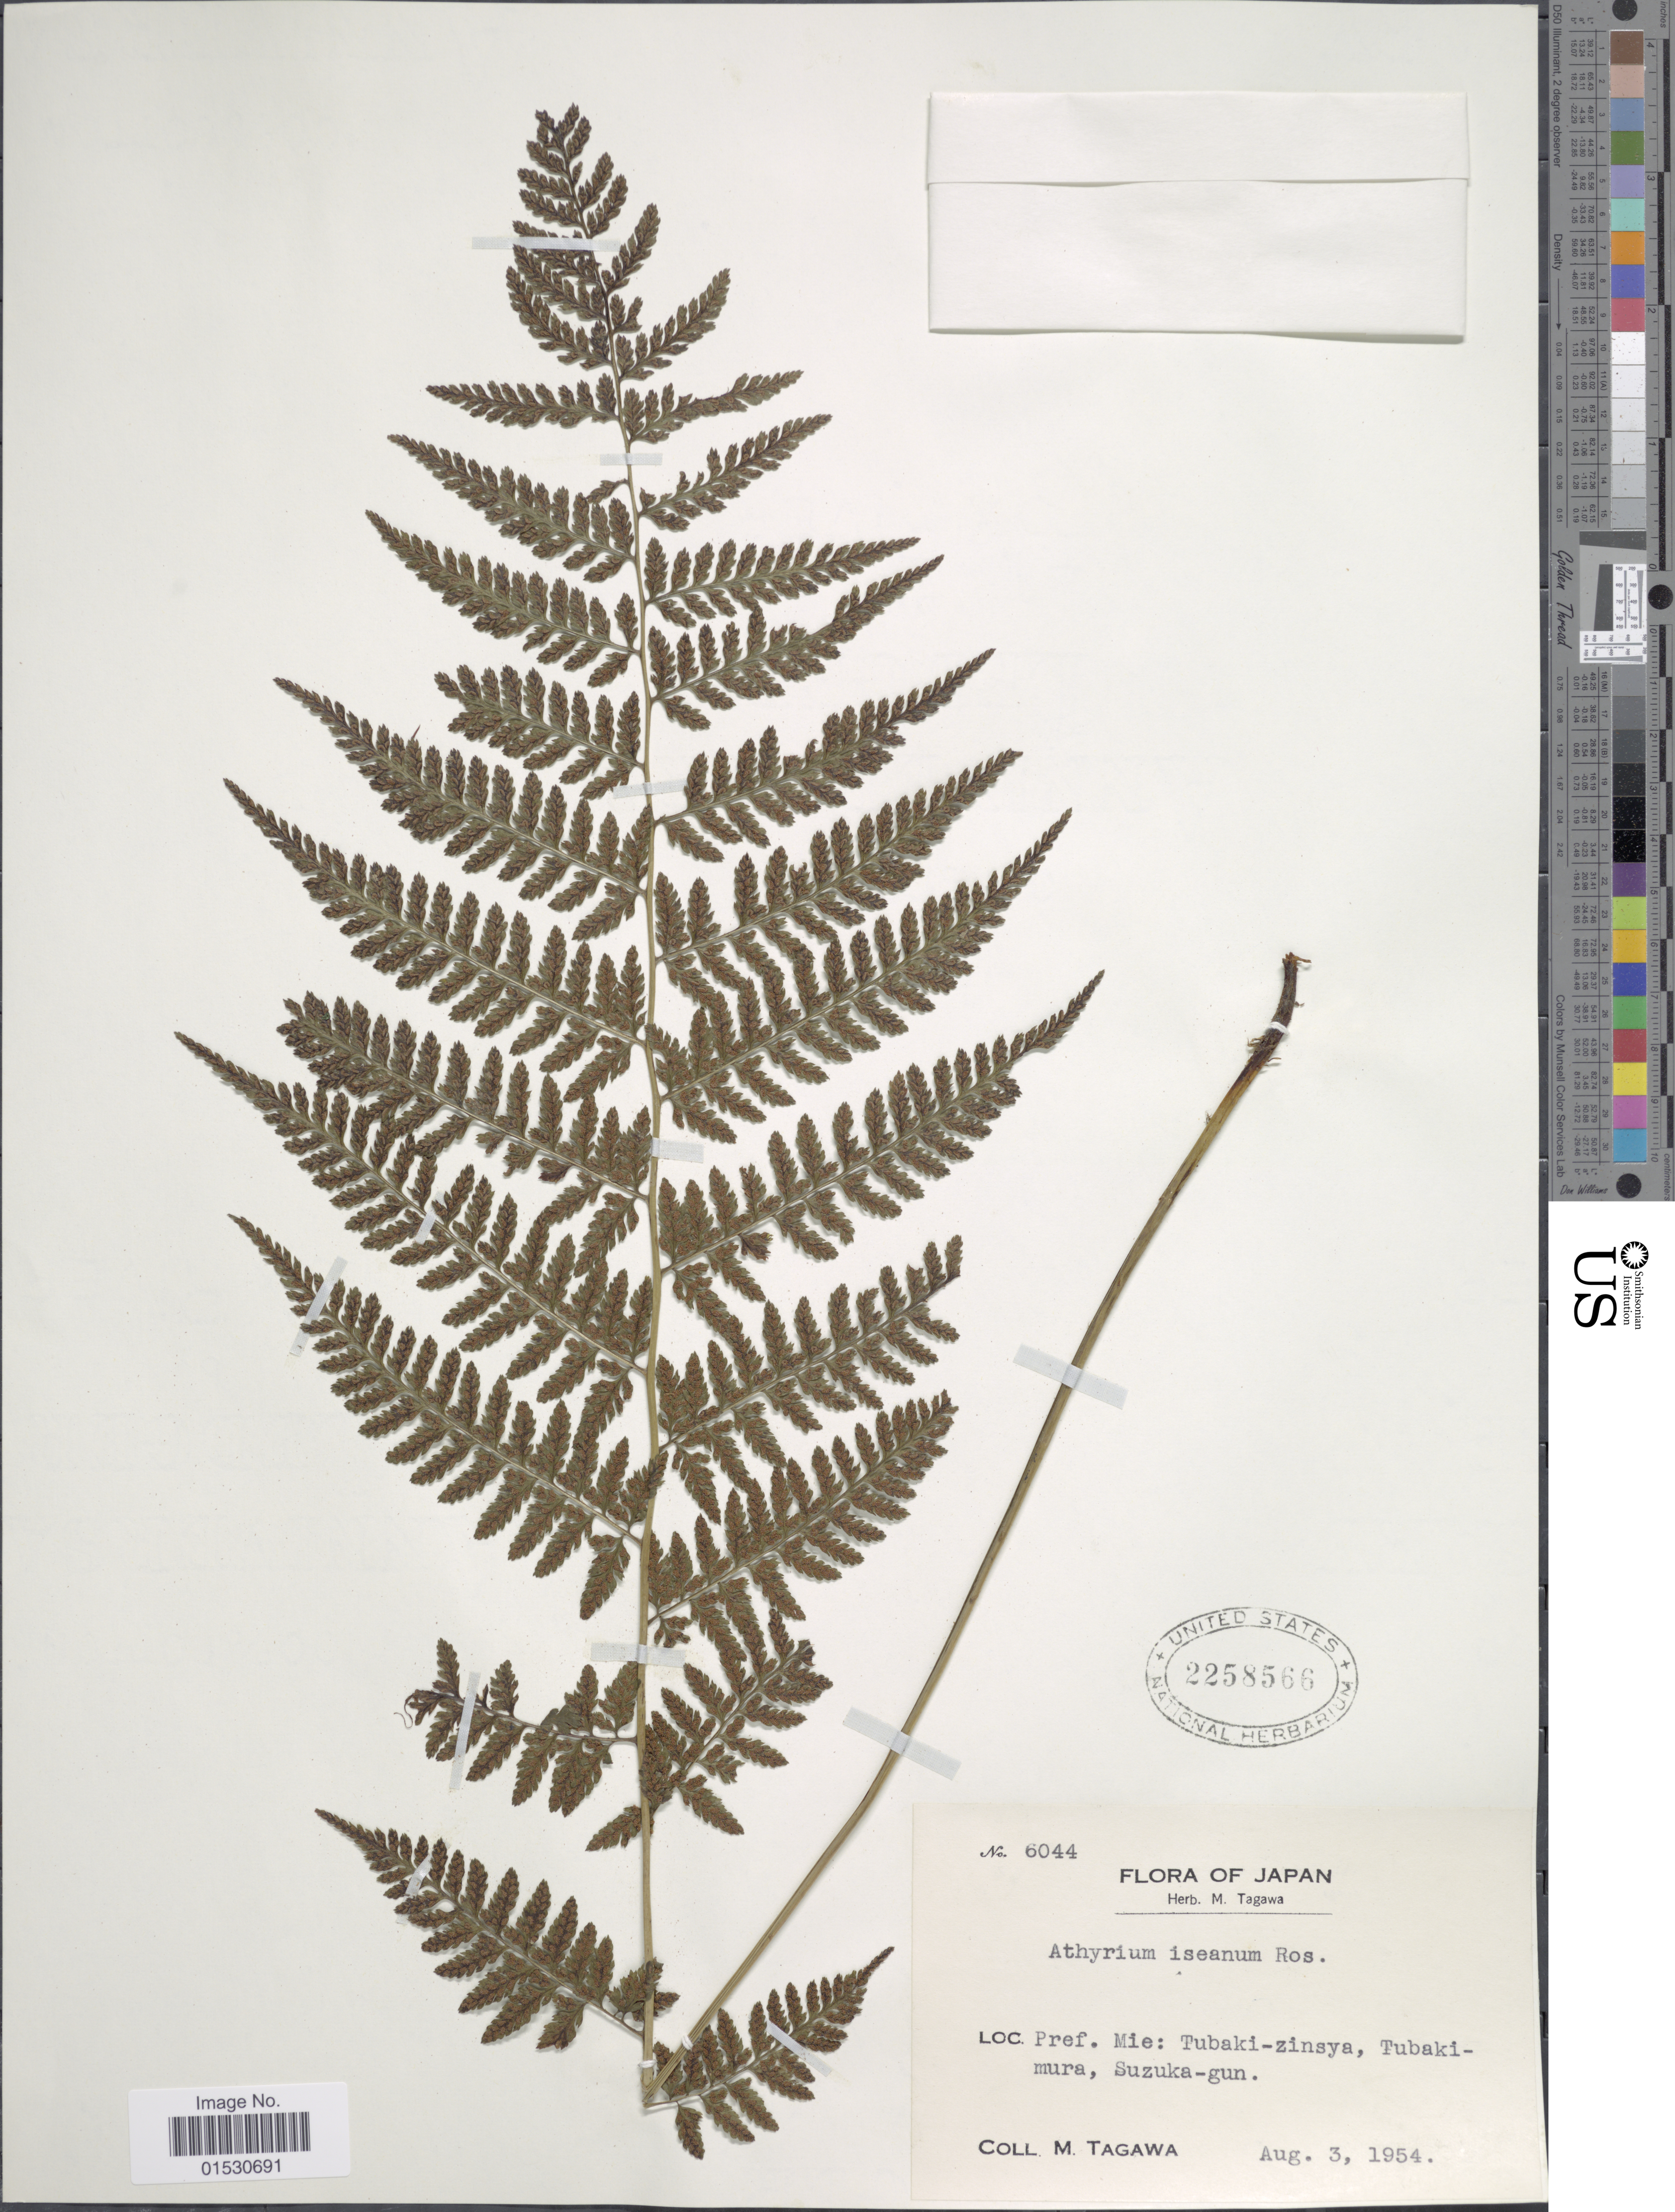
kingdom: Plantae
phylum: Tracheophyta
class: Polypodiopsida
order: Polypodiales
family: Athyriaceae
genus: Athyrium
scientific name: Athyrium iseanum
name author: Rosenst.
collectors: M. Tagawa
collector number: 6044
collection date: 1954-08-03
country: Japan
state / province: Mie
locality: Tubaki-zinsya, Tubakimura, Suzuka-gun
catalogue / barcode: US 2258566